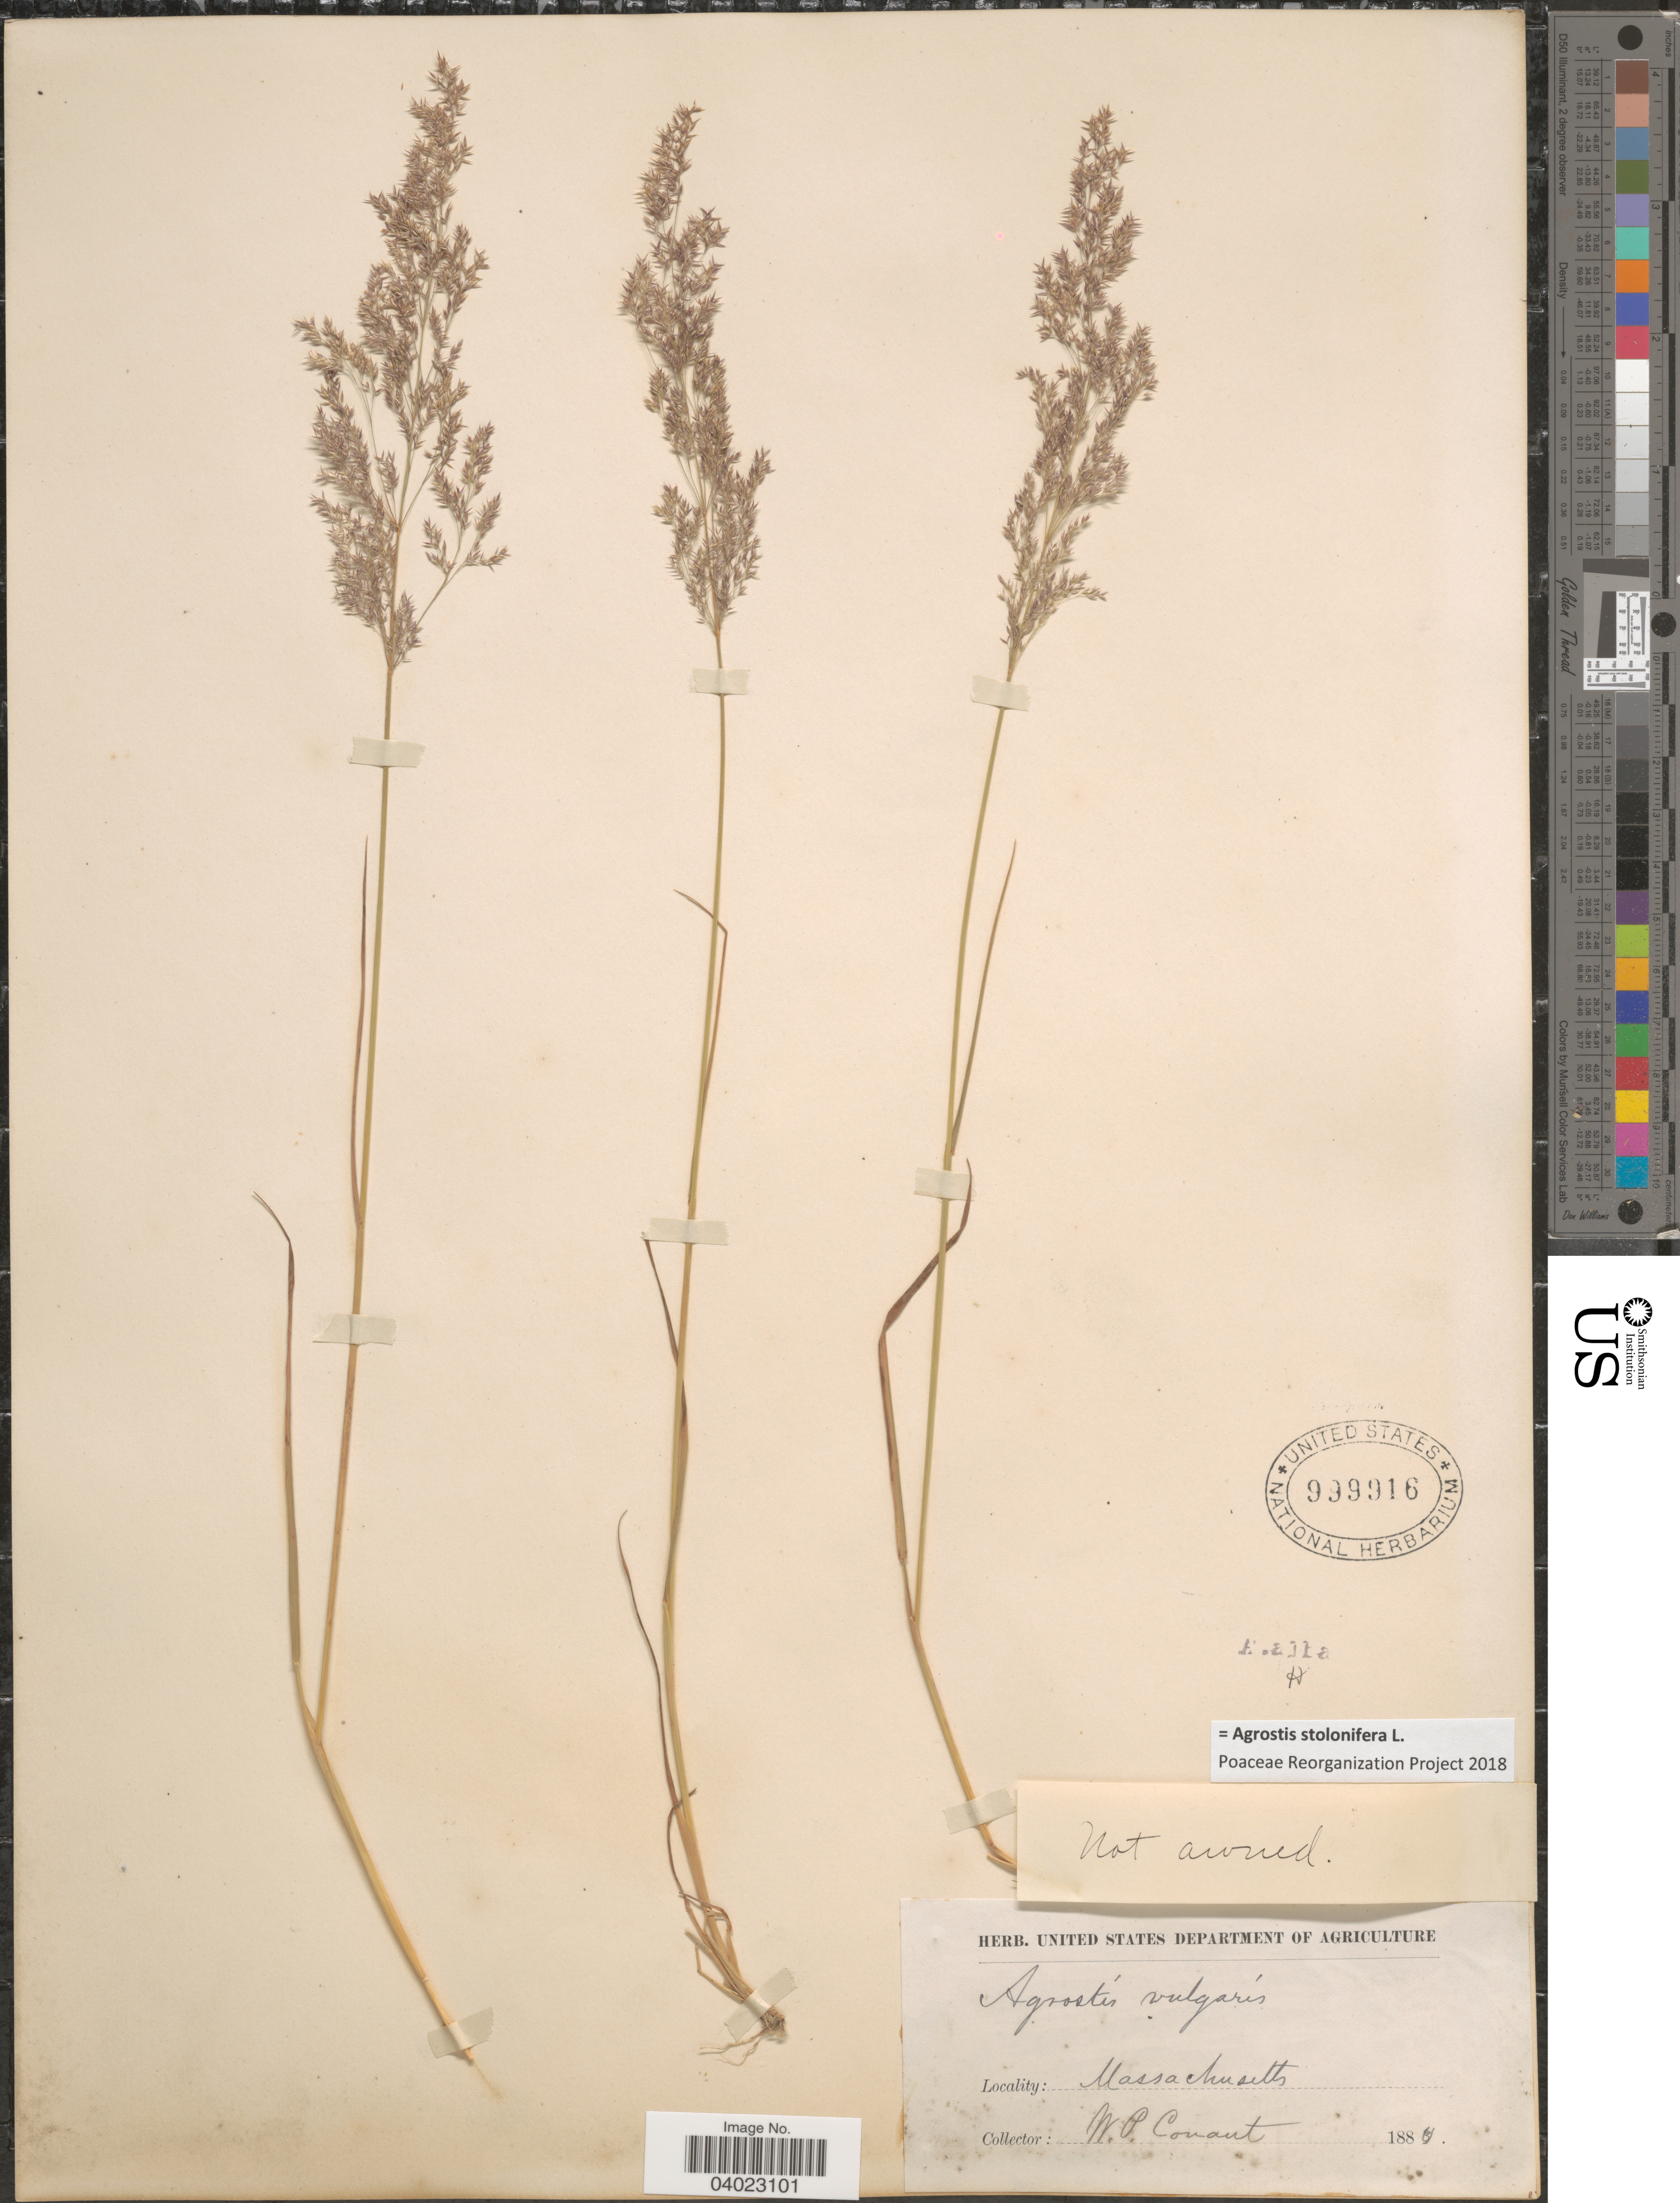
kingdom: Plantae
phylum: Tracheophyta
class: Liliopsida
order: Poales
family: Poaceae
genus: Agrostis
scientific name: Agrostis stolonifera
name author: L.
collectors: W. P. Conant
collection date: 1886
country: United States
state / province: Massachusetts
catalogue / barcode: US 999916